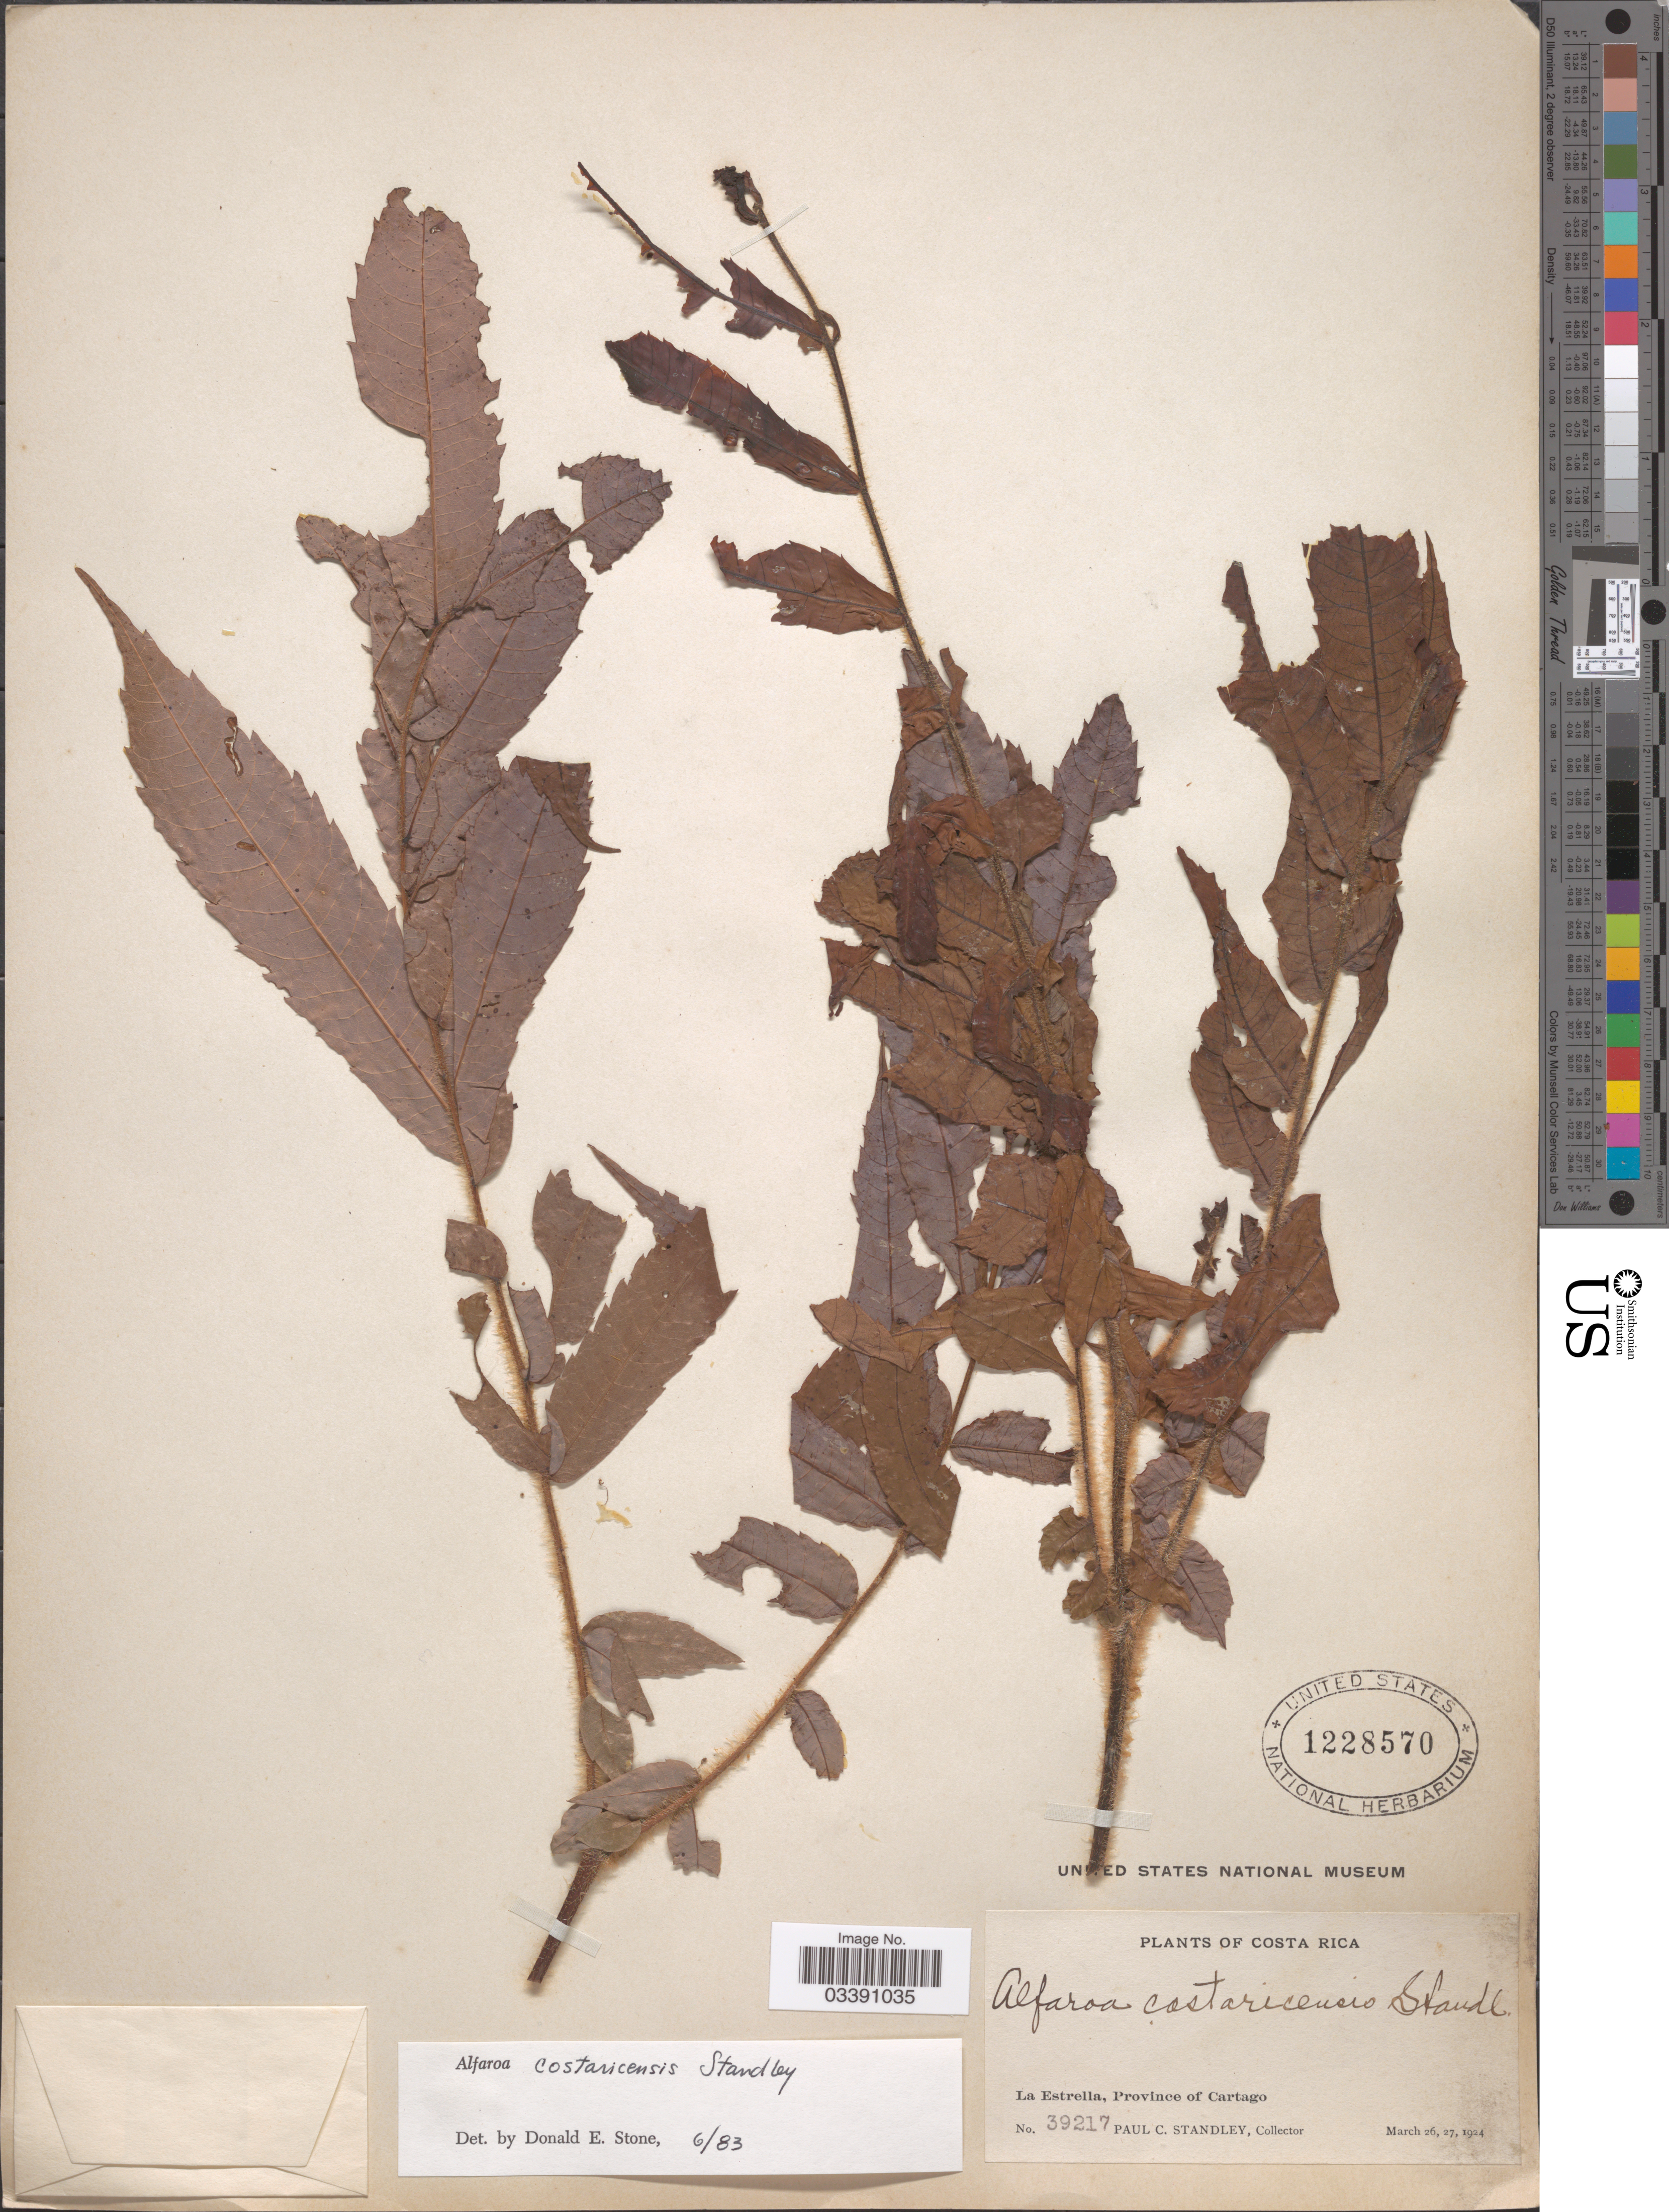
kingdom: Plantae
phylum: Tracheophyta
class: Magnoliopsida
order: Fagales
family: Juglandaceae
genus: Alfaroa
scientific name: Alfaroa costaricensis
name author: Standl.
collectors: P. C. Standley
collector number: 39217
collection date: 1924-03-26/1924-03-27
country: Costa Rica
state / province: Cartago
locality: La Estrella.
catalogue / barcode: US 1228570